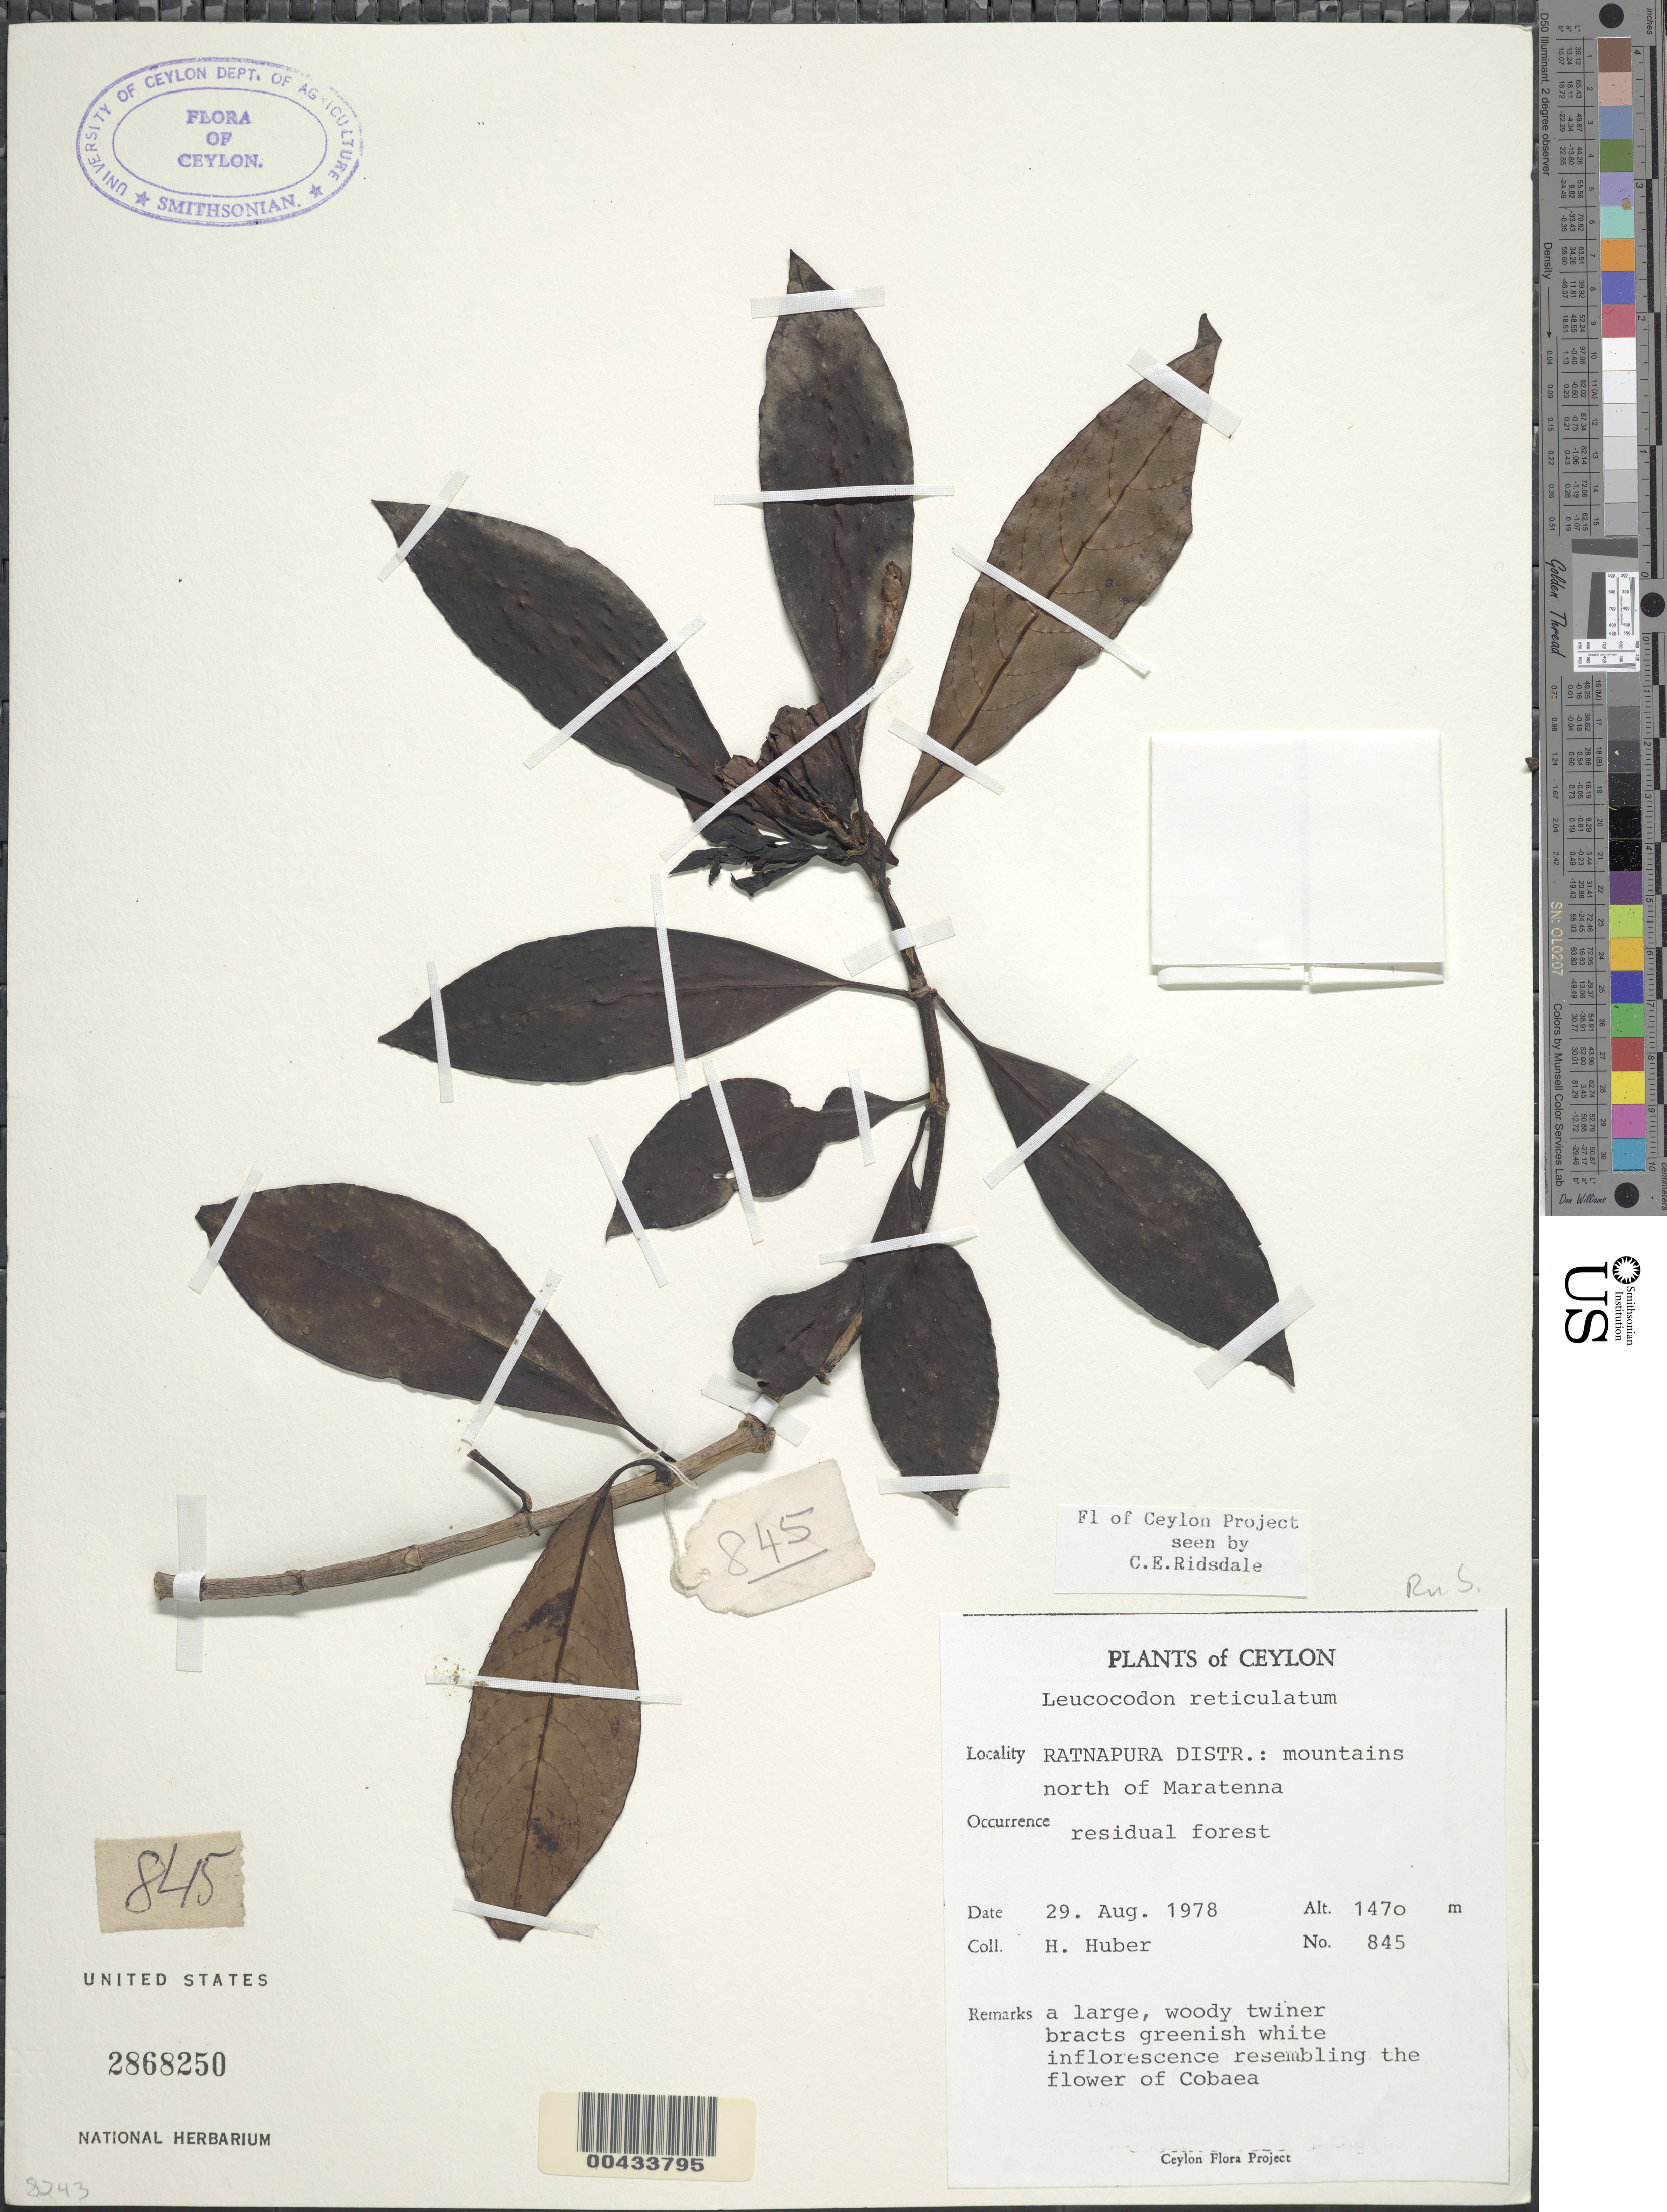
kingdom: Plantae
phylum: Tracheophyta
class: Magnoliopsida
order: Gentianales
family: Rubiaceae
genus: Leucocodon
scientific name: Leucocodon reticulatum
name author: Gardner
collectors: H. Huber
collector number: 845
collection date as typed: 29 Aug 1978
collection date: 1978-08-29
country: Sri Lanka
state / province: Sabaragamuwa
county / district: Ratnapura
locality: mtns N of Maratenna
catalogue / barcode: US 2868250